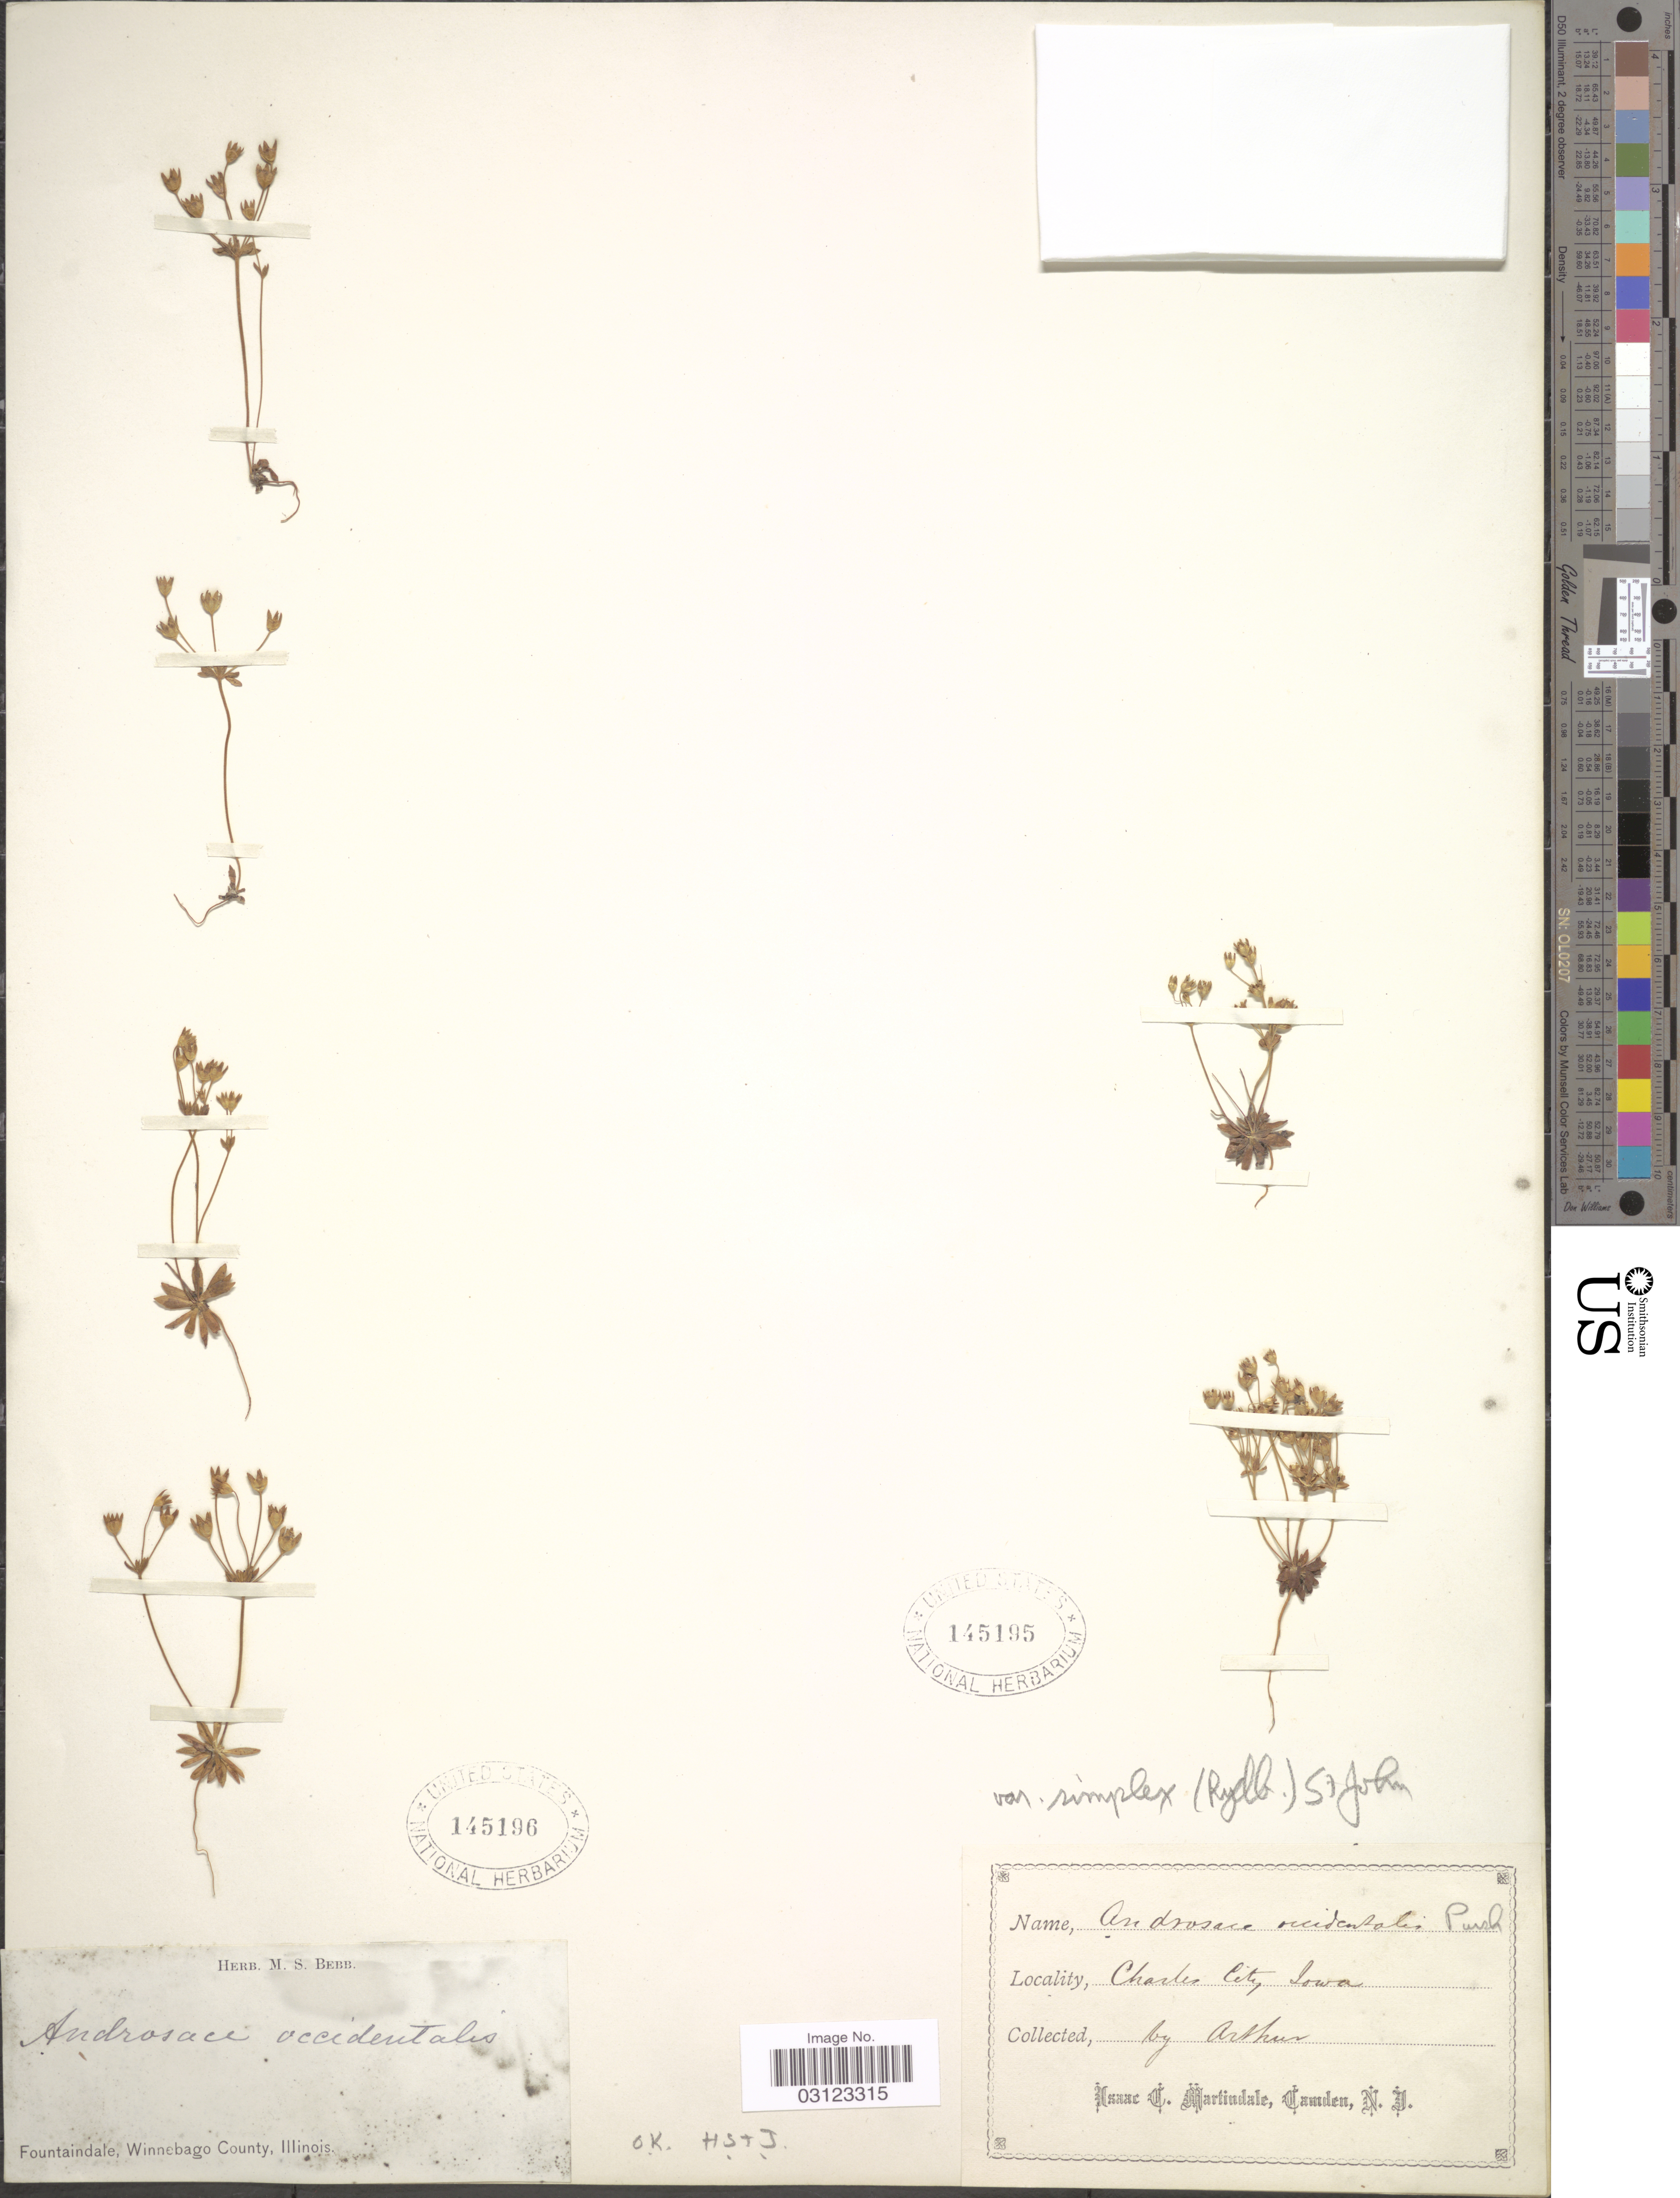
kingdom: Plantae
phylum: Tracheophyta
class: Magnoliopsida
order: Ericales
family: Primulaceae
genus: Androsace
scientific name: Androsace occidentalis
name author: (Pursh) Pursh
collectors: Arthur, --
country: United States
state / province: Iowa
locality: Charles City.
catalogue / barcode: US 145195-2